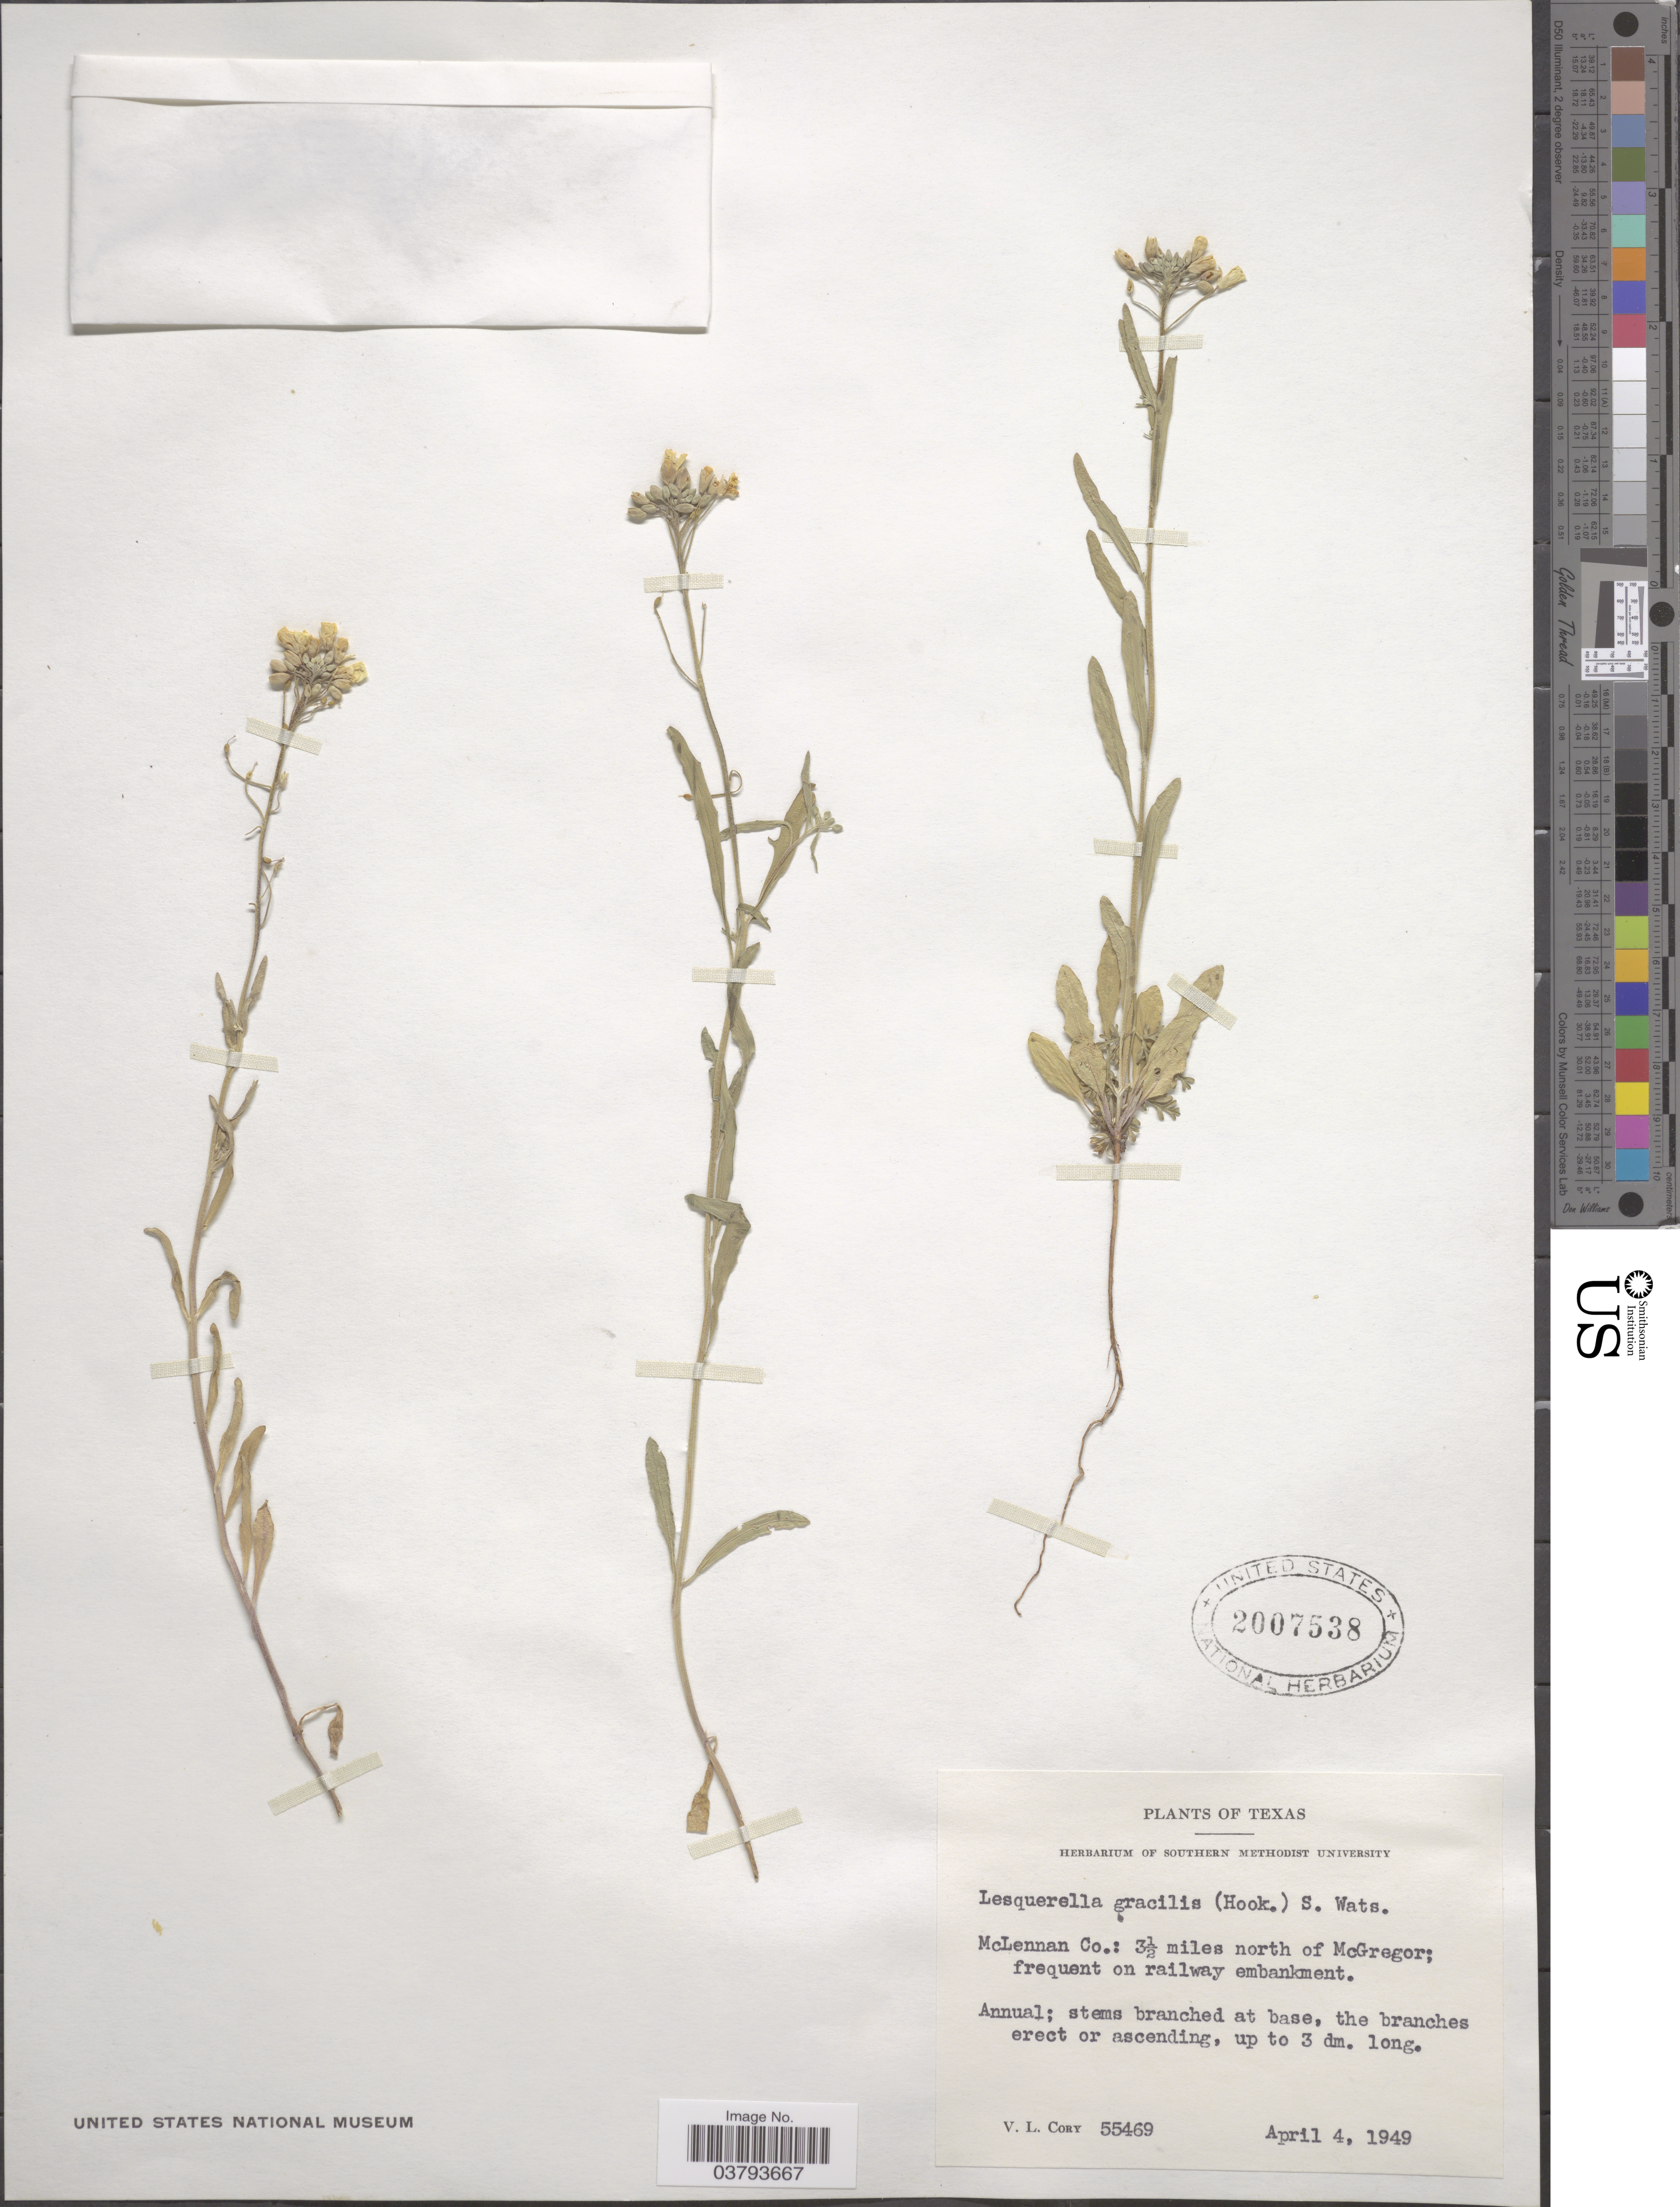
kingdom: Plantae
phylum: Tracheophyta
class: Magnoliopsida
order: Brassicales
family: Brassicaceae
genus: Lesquerella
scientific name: Lesquerella gracilis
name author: (Hook.) S. Watson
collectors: V. Cory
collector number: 55469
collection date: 1949-04-04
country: United States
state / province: Texas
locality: McLennan Co.: 3½ miles north of McGregor.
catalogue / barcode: US 2007538